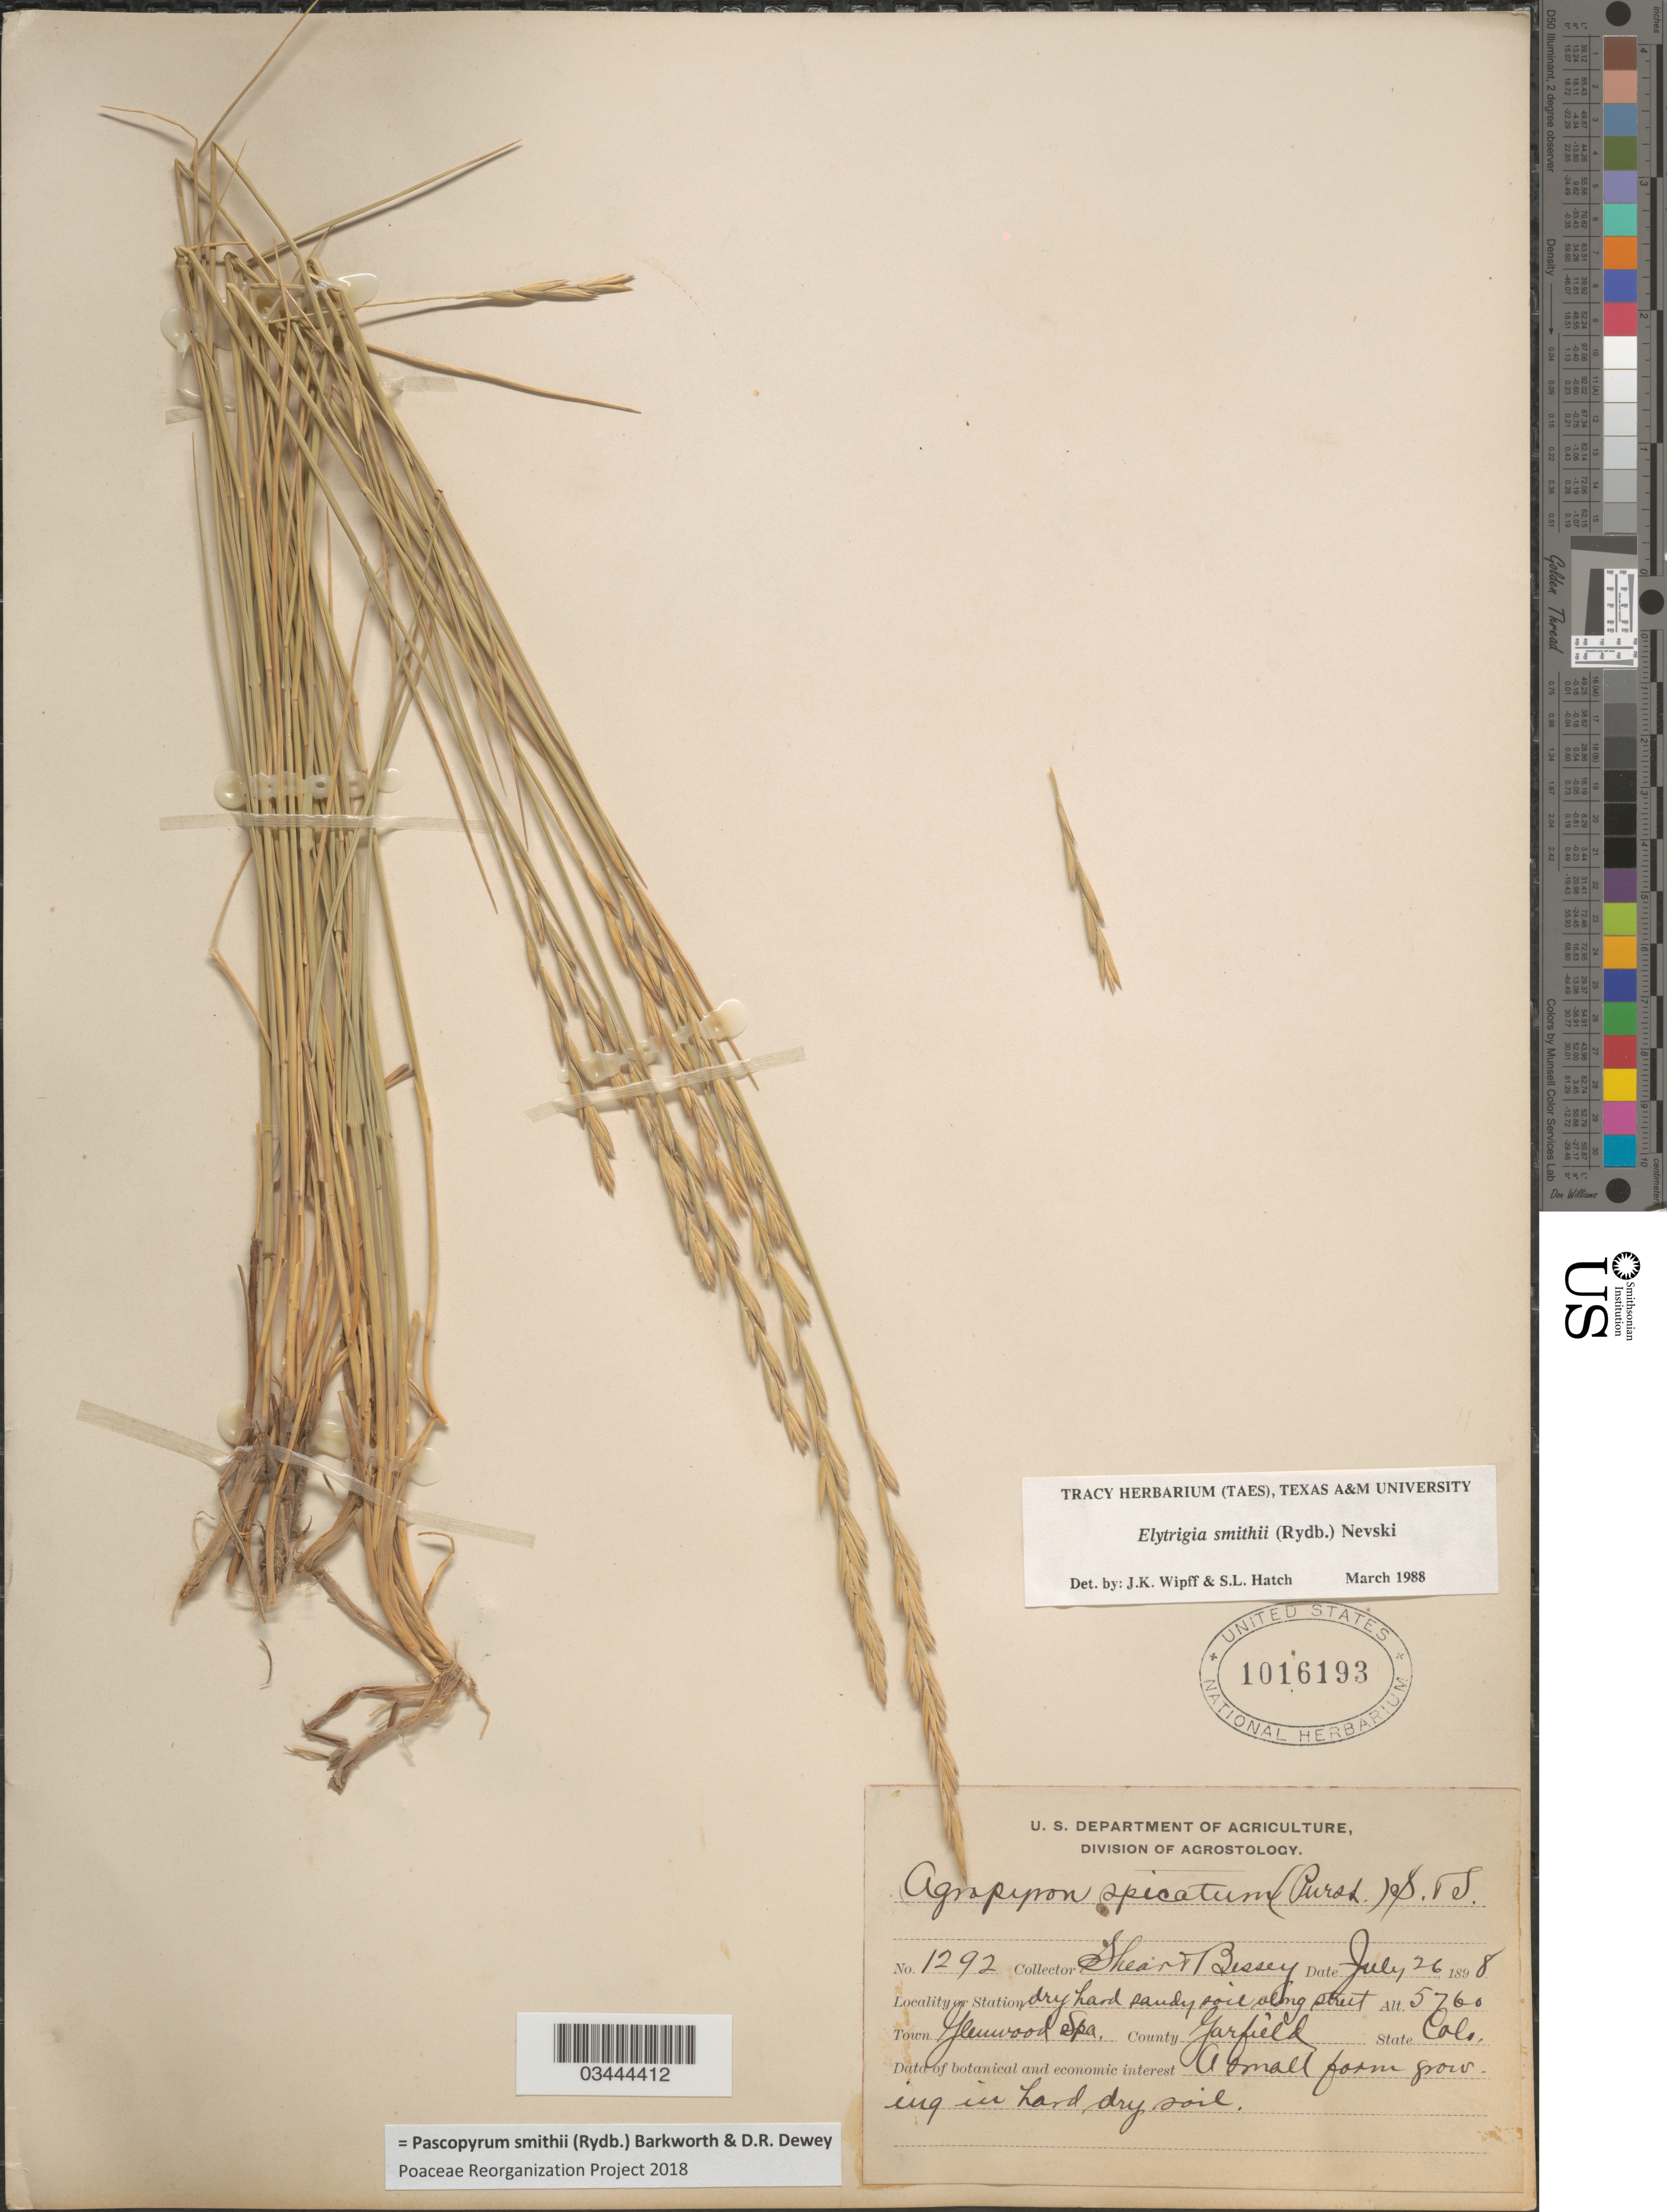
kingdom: Plantae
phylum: Tracheophyta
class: Liliopsida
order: Poales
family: Poaceae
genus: Pascopyrum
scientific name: Pascopyrum smithii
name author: (Rydb.) Barkworth & Dewey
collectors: -- Shear & -. Bessey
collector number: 1292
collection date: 1898-07-26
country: United States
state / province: Colorado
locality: Town Glenwood Spa. County Garfield.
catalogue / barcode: US 1016193